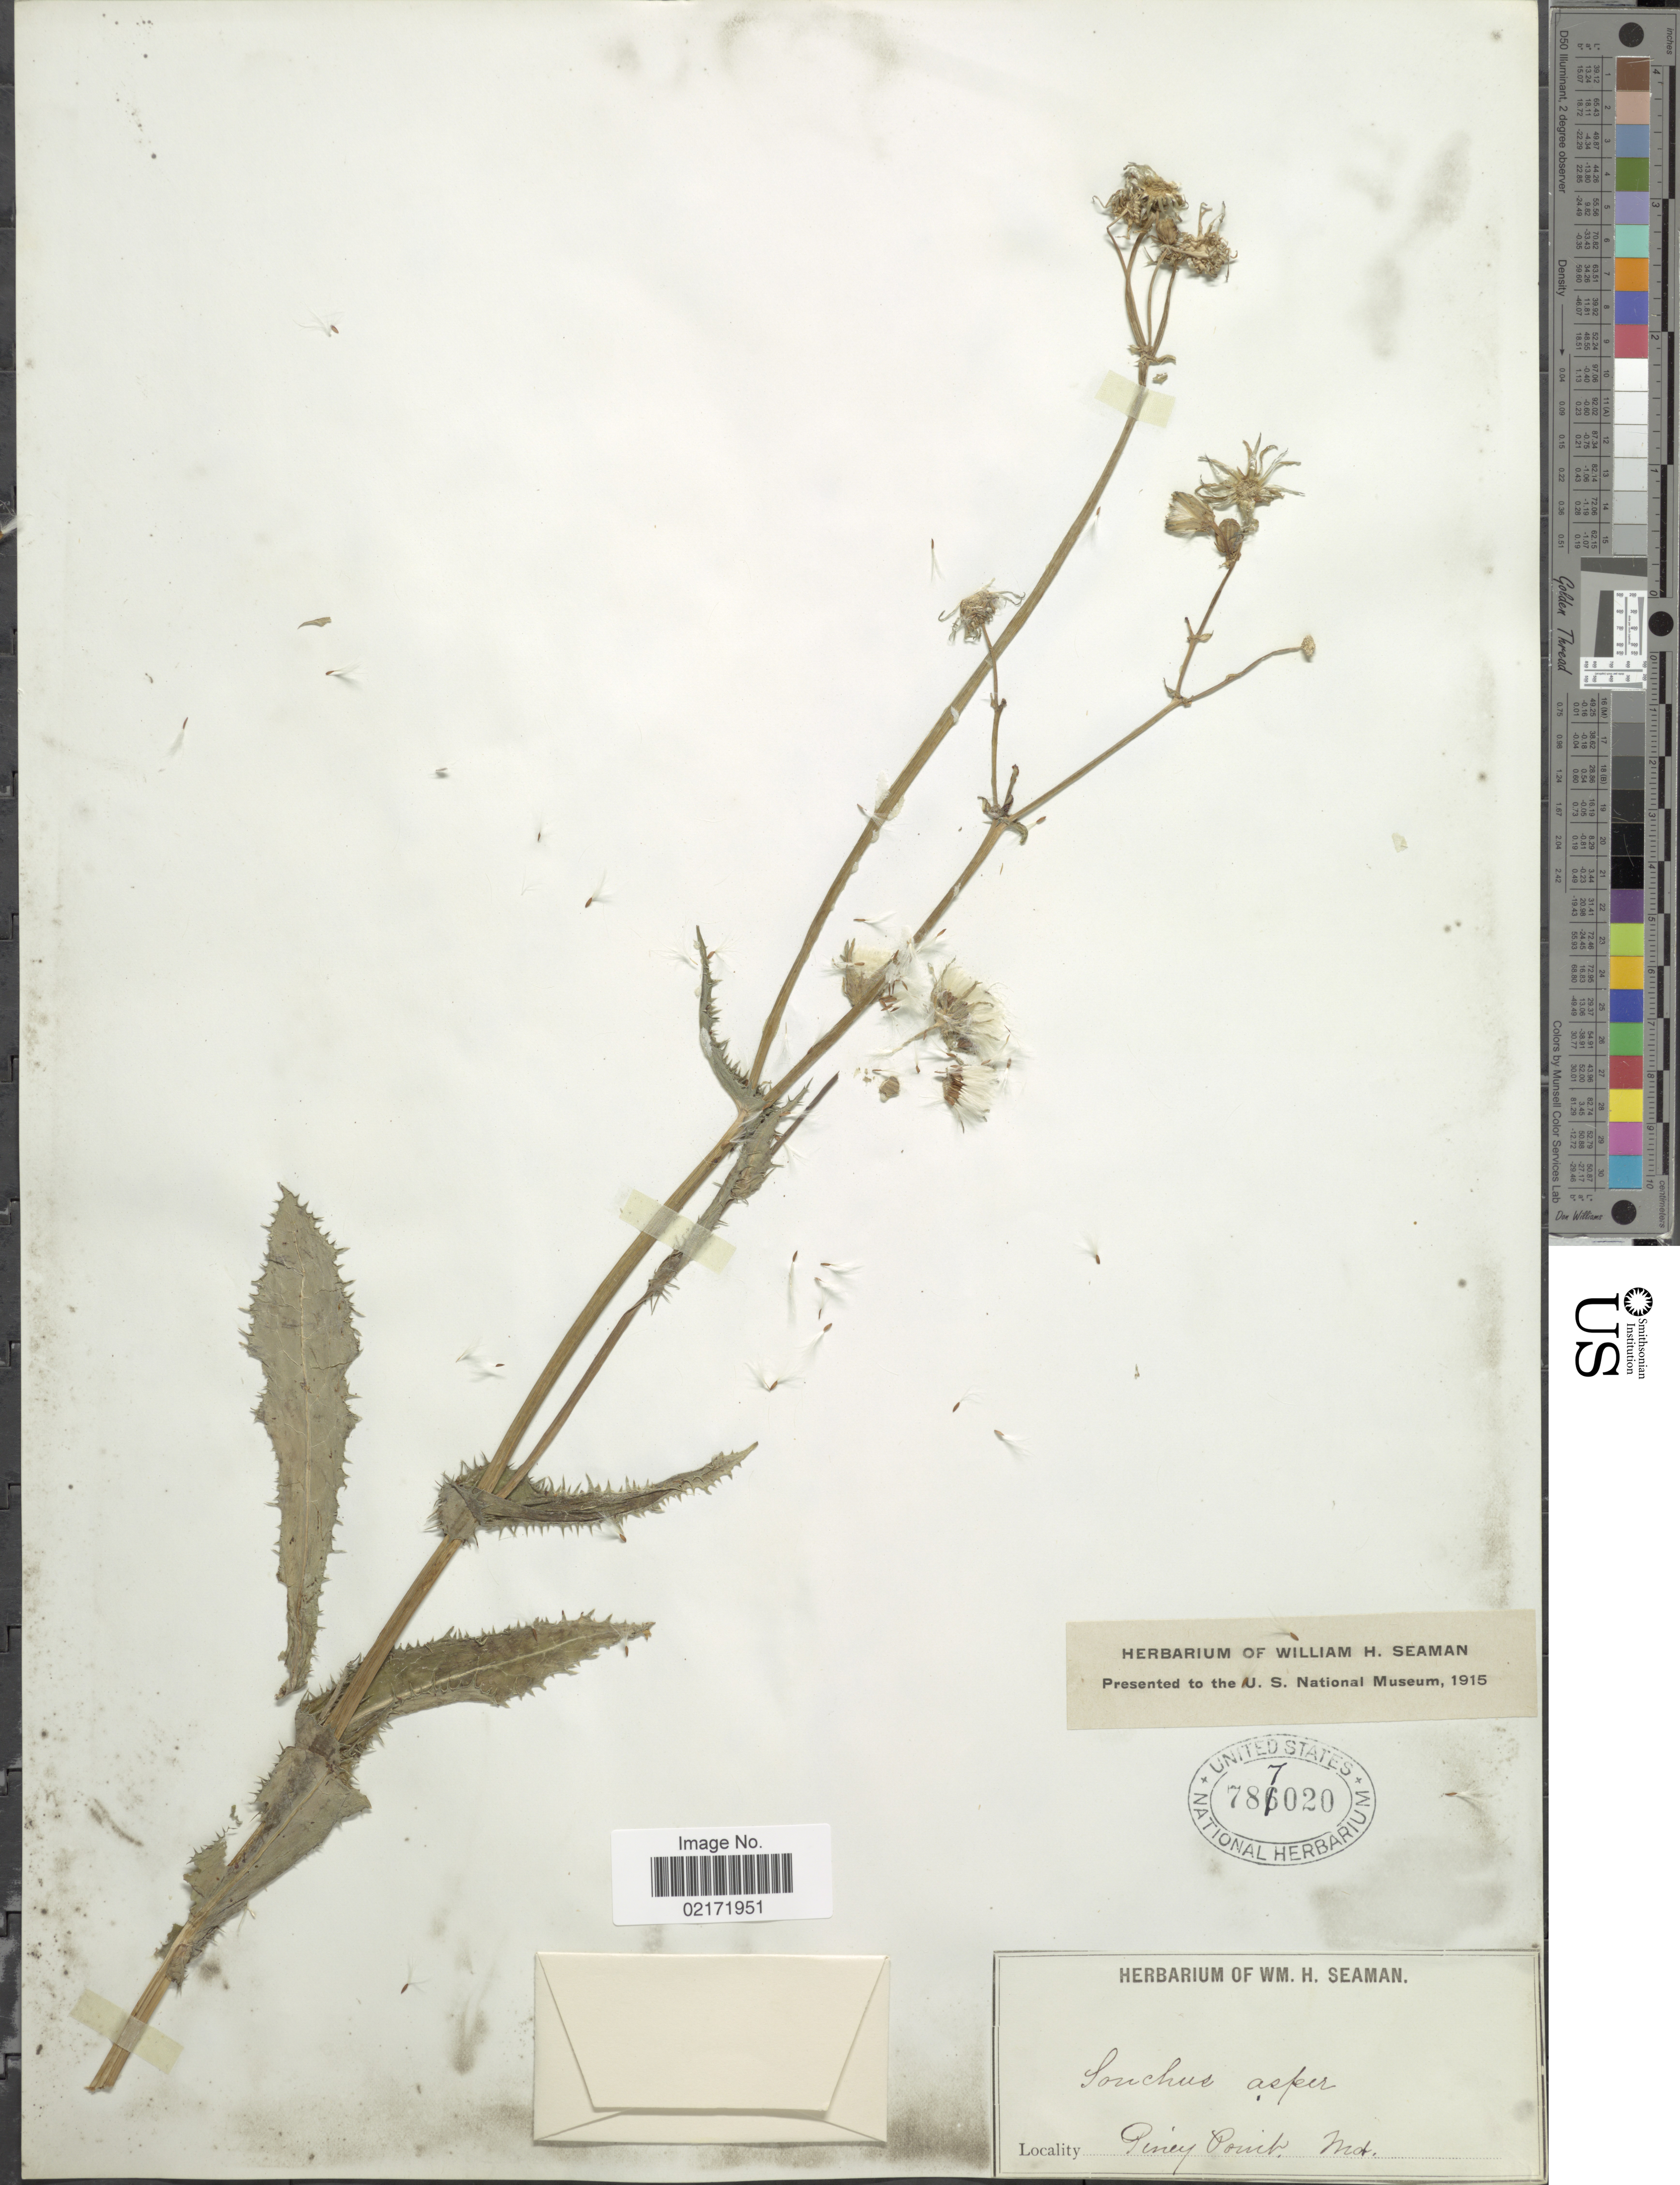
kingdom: Plantae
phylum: Tracheophyta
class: Magnoliopsida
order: Asterales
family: Asteraceae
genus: Sonchus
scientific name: Sonchus asper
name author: (L.) Hill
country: United States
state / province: Massachusetts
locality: Piney Point, MA.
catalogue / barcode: US 787020